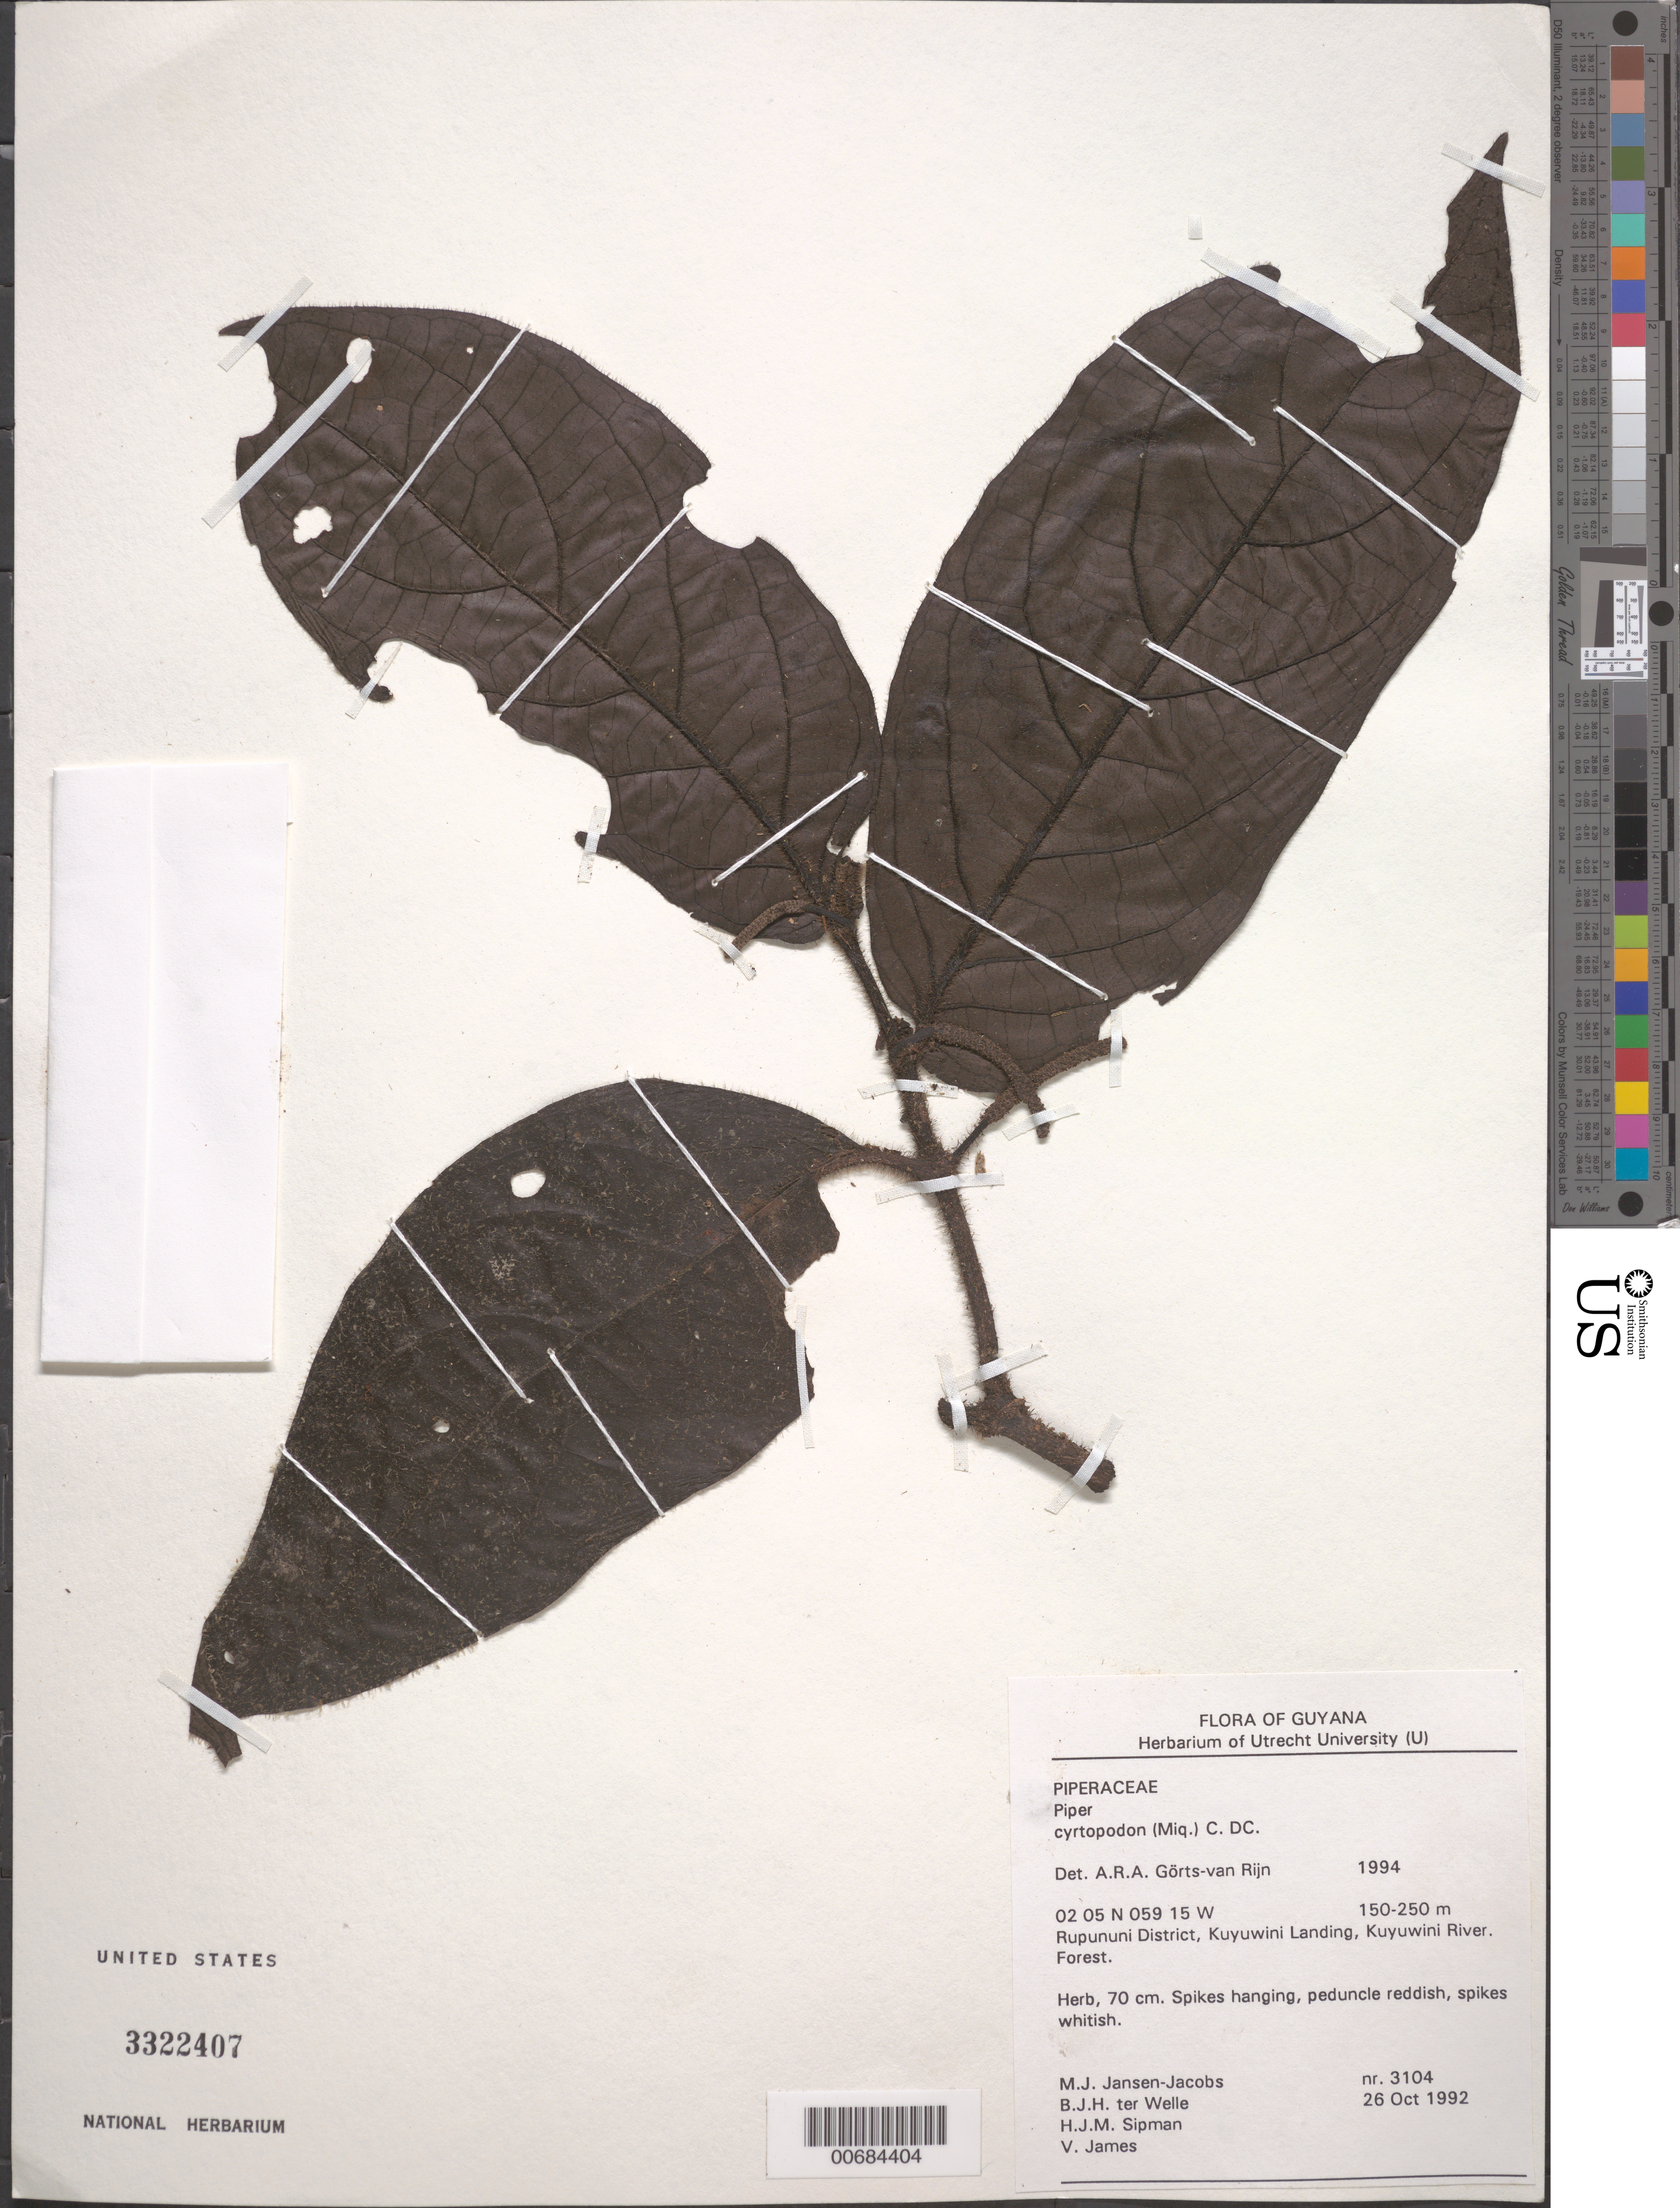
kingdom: Plantae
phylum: Tracheophyta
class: Magnoliopsida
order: Piperales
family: Piperaceae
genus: Piper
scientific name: Piper cyrtopodon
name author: (Miq.) C. DC.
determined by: Görts-van Rijn, A. R. A.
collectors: M. J. Jansen-Jacobs, B. Welle, H. J. M. Sipman & V. James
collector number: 3104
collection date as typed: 26-Oct-92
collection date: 1992-10-26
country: Guyana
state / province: U. Takutu-U. Essequibo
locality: Kuyuwini Landing, Kuyuwini River, Rupununi District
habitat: Forest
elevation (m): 150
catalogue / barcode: US 3322407